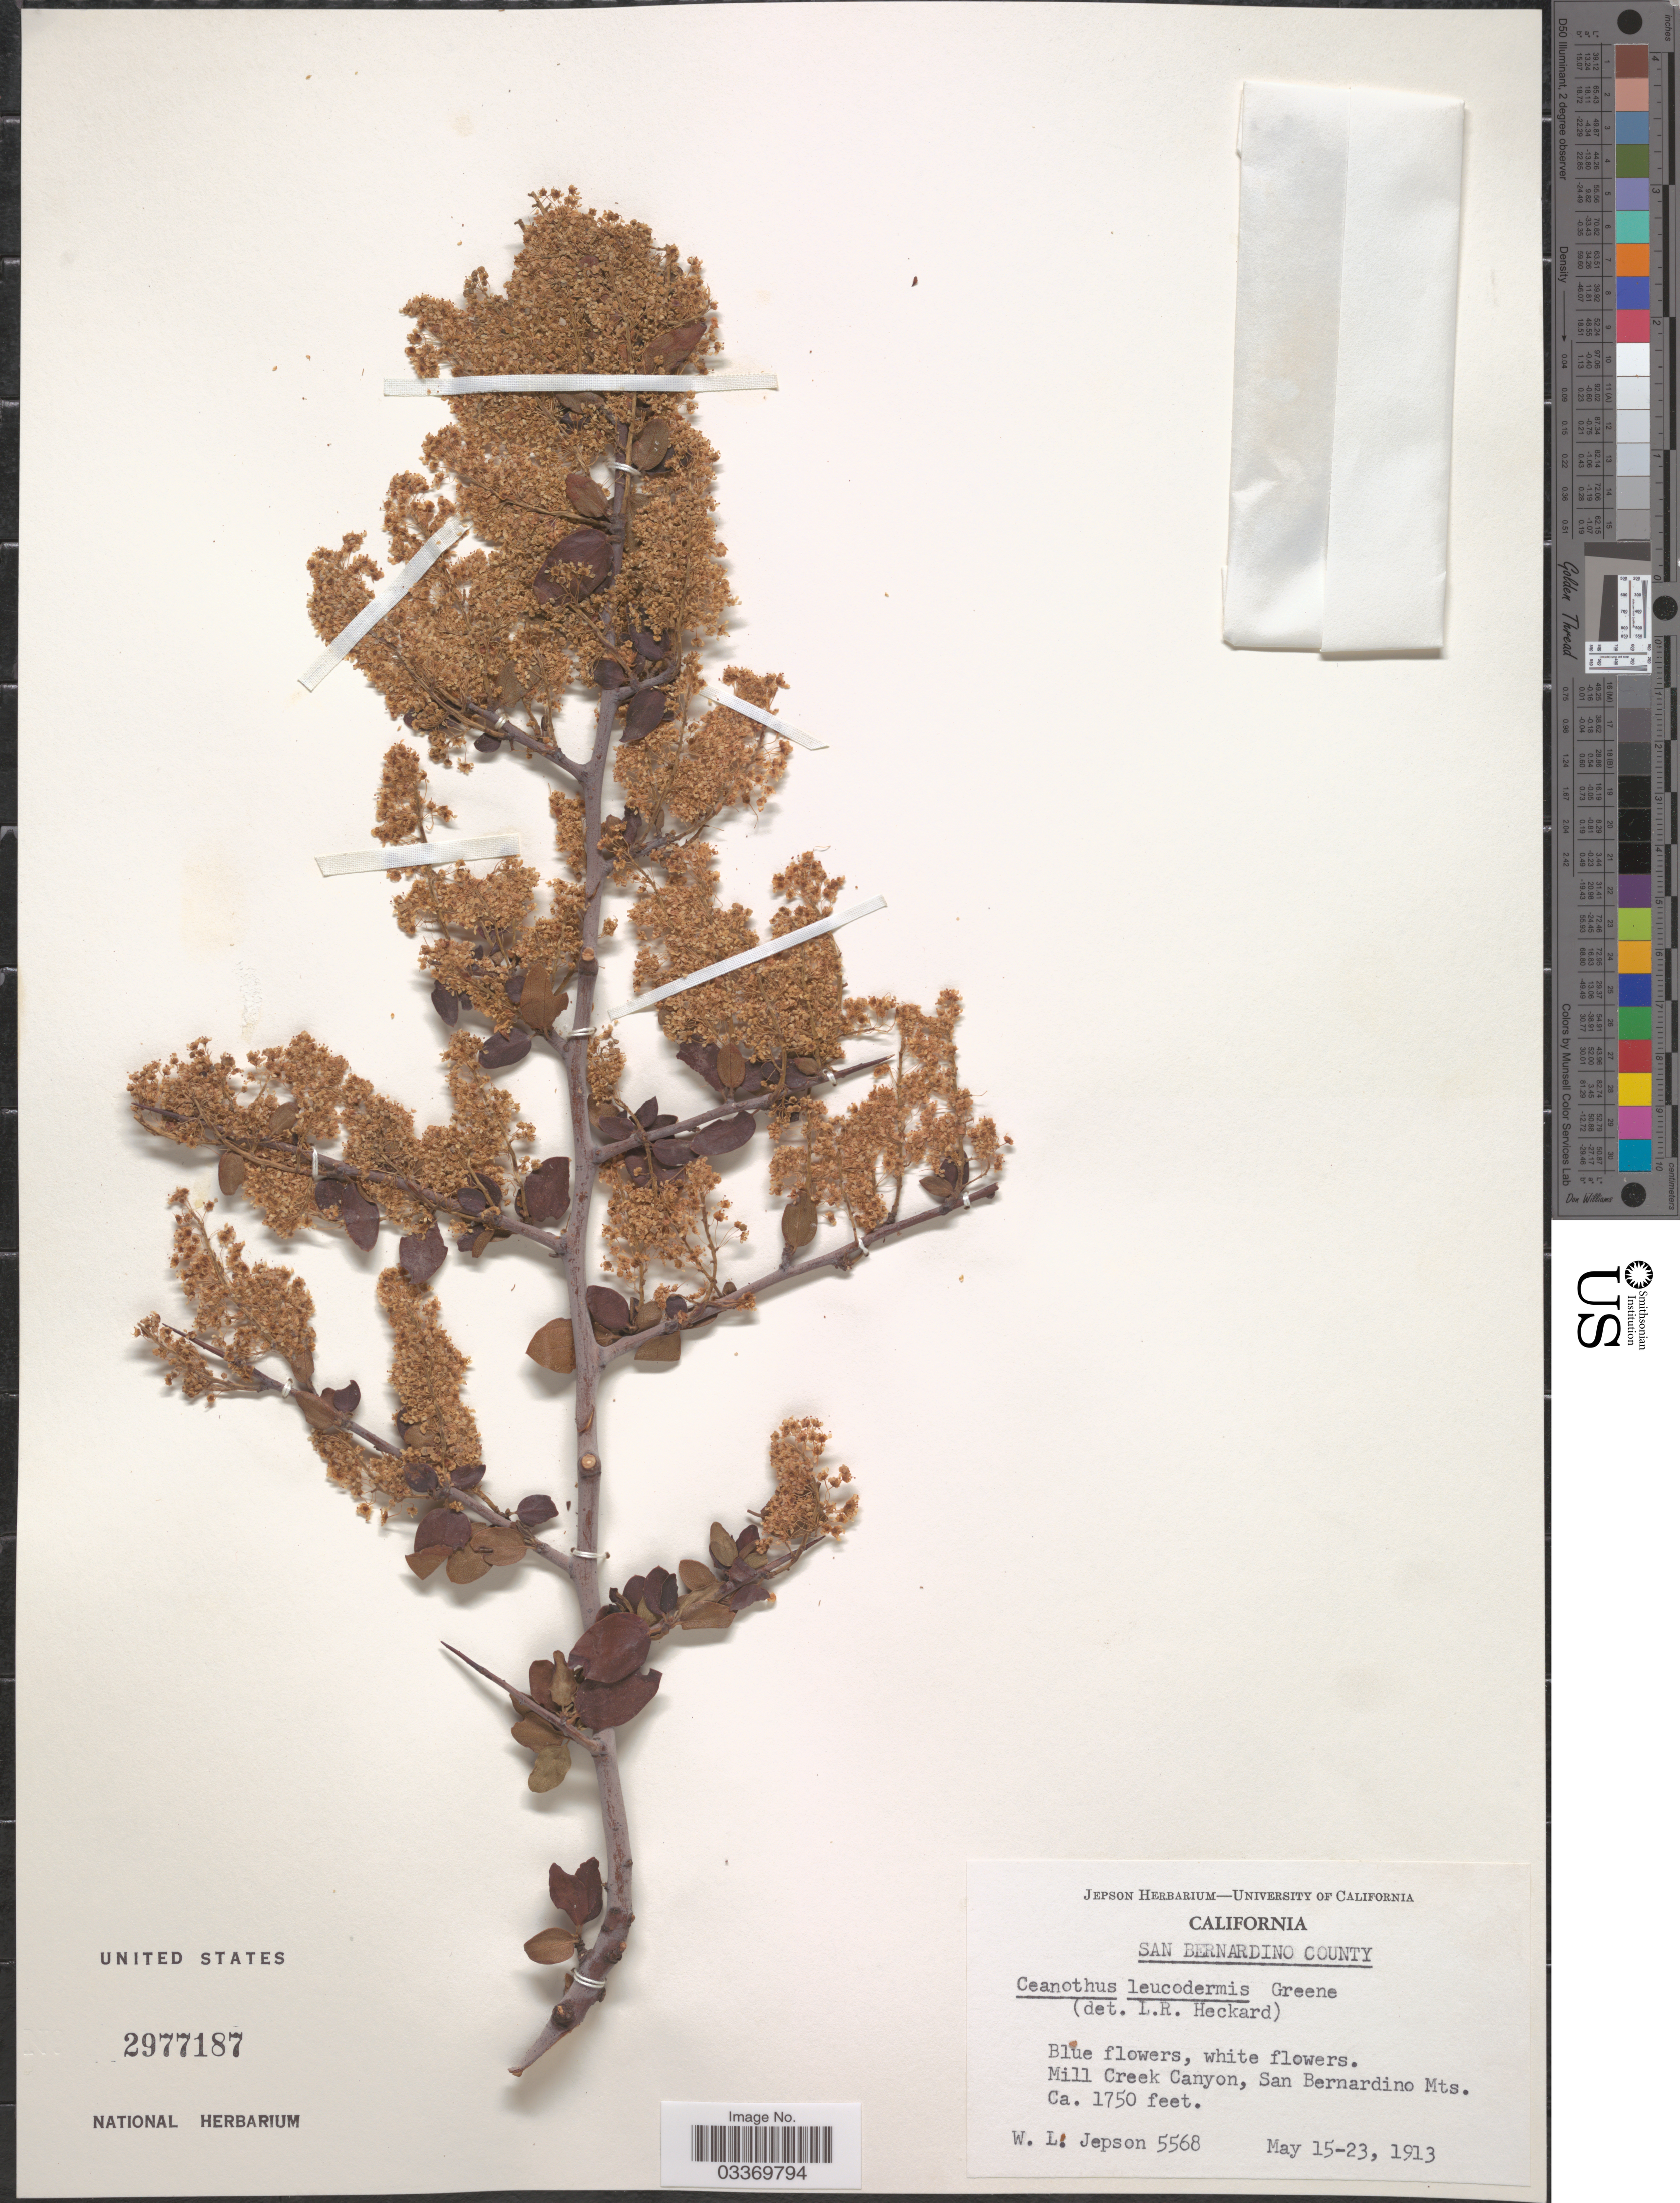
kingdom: Plantae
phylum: Tracheophyta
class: Magnoliopsida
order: Rosales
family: Rhamnaceae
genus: Ceanothus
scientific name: Ceanothus leucodermis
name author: Greene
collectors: W. L. Jepson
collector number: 5568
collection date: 1913-05-15/1913-05-23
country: United States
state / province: California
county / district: San Bernardino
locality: San Bernardino County. Mill Creek Canyon, San Bernardino Mts.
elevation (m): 533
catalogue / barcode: US 2977187